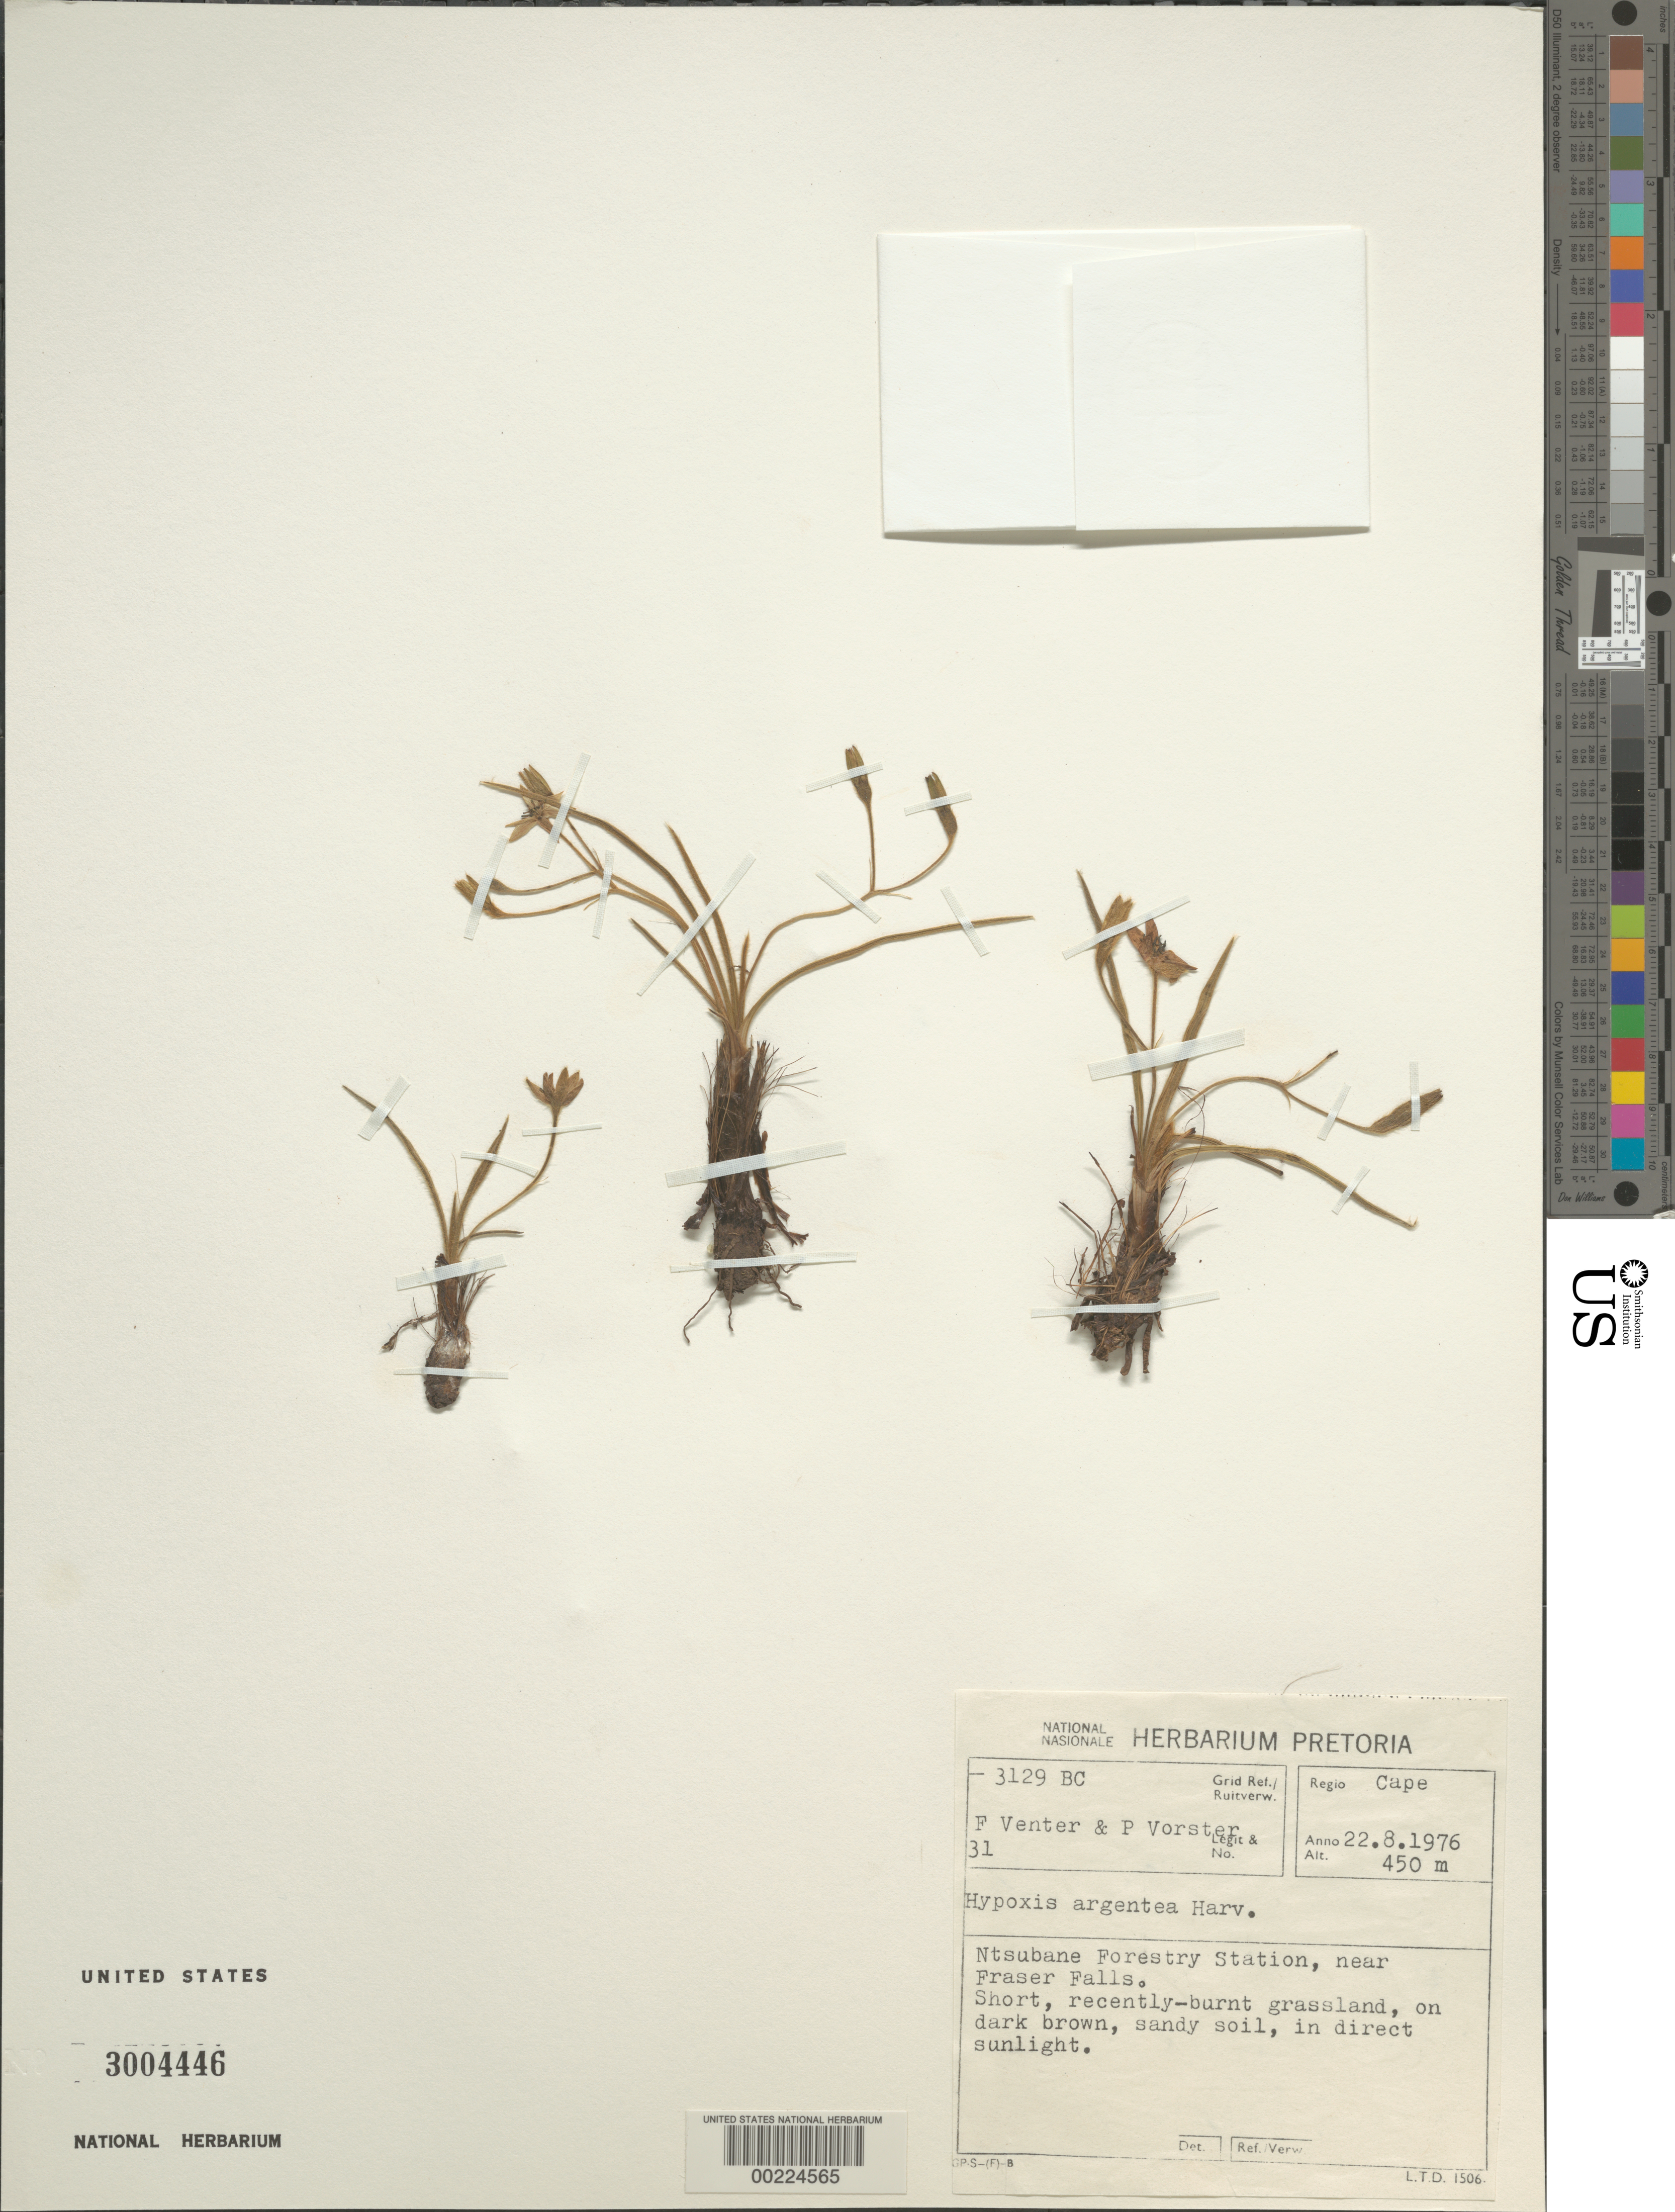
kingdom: Plantae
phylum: Tracheophyta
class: Liliopsida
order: Asparagales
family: Hypoxidaceae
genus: Hypoxis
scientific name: Hypoxis argentea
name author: Harv. ex Baker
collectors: F. Venter & P. Vorster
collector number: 31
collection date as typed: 22 Aug 1976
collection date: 1976-08-22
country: South Africa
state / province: Eastern Cape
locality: Ntsubane forestry station, near fraser falls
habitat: Burnt grassland on dk brown, sandy soil, in direct sunlight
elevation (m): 450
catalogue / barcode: US 3004446